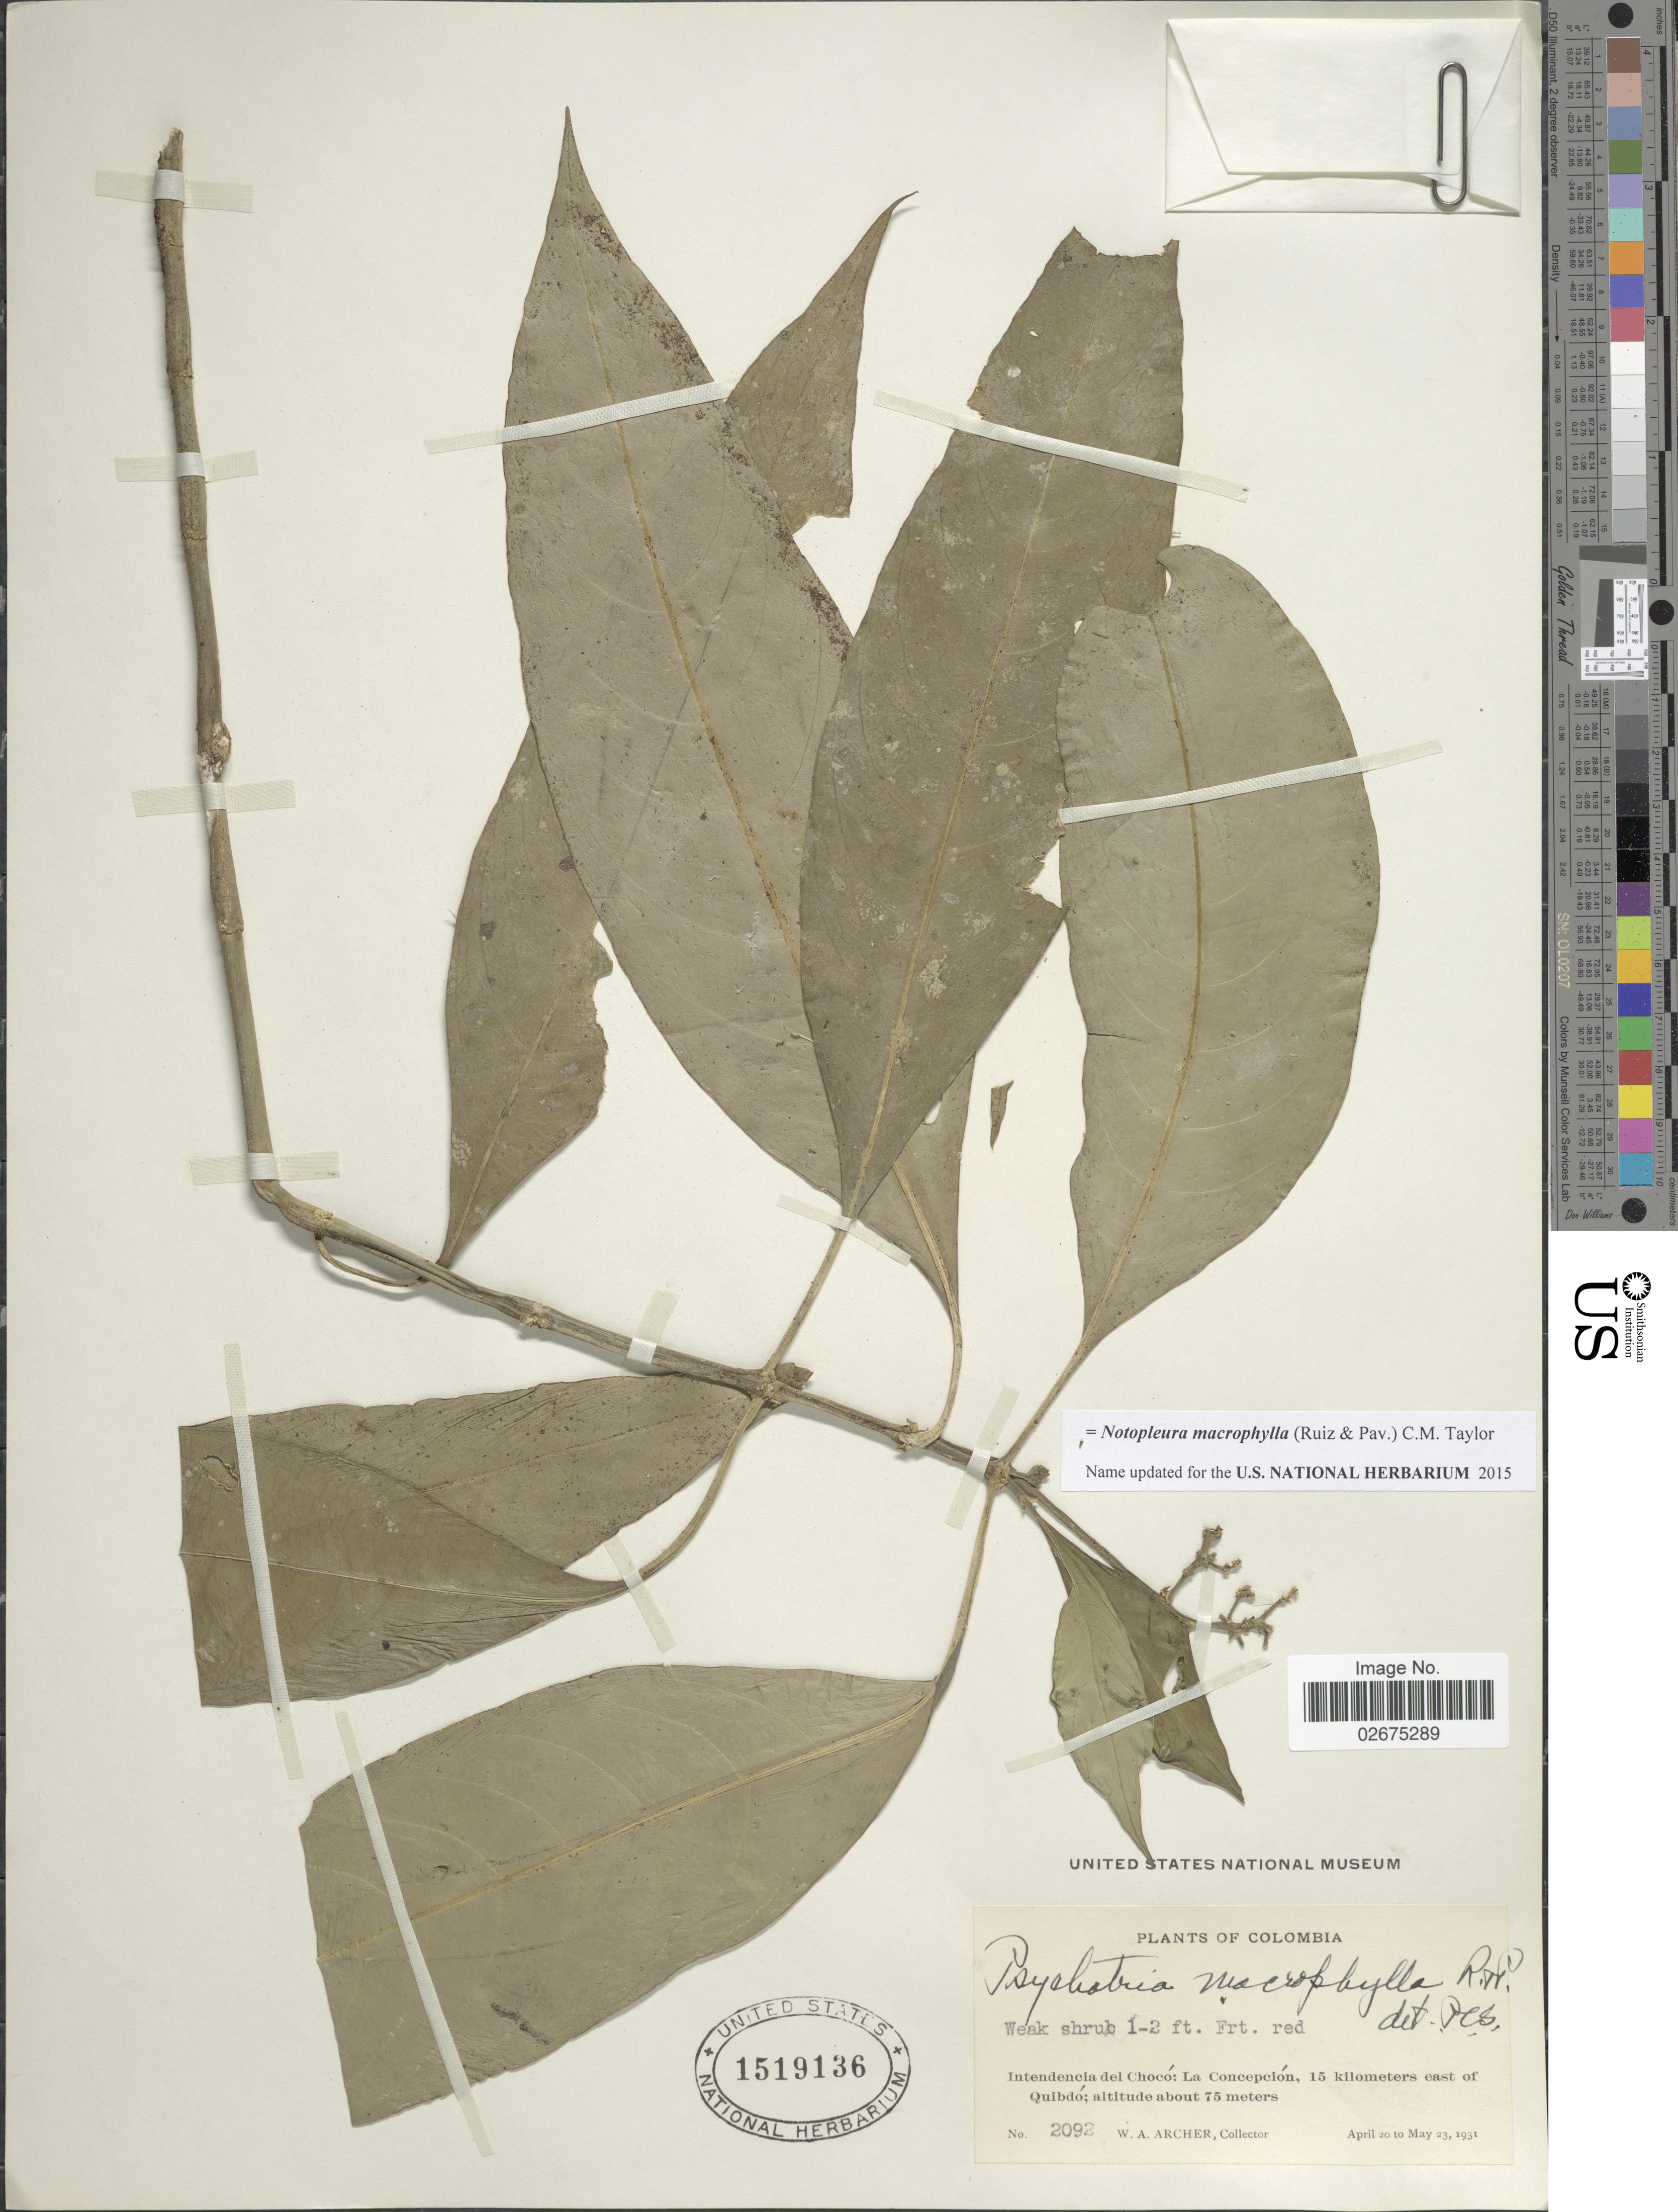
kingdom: Plantae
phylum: Tracheophyta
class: Magnoliopsida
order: Gentianales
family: Rubiaceae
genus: Notopleura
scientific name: Notopleura macrophylla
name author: (Ruiz & Pav.) C.M. Taylor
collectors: W. A. Archer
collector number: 2092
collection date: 1931-04-20/1931-05-23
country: Colombia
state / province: Chocó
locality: Intendencia del Chocó: La Concepción, 15 kilometers east of Quibdó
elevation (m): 75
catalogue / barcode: US 1519136